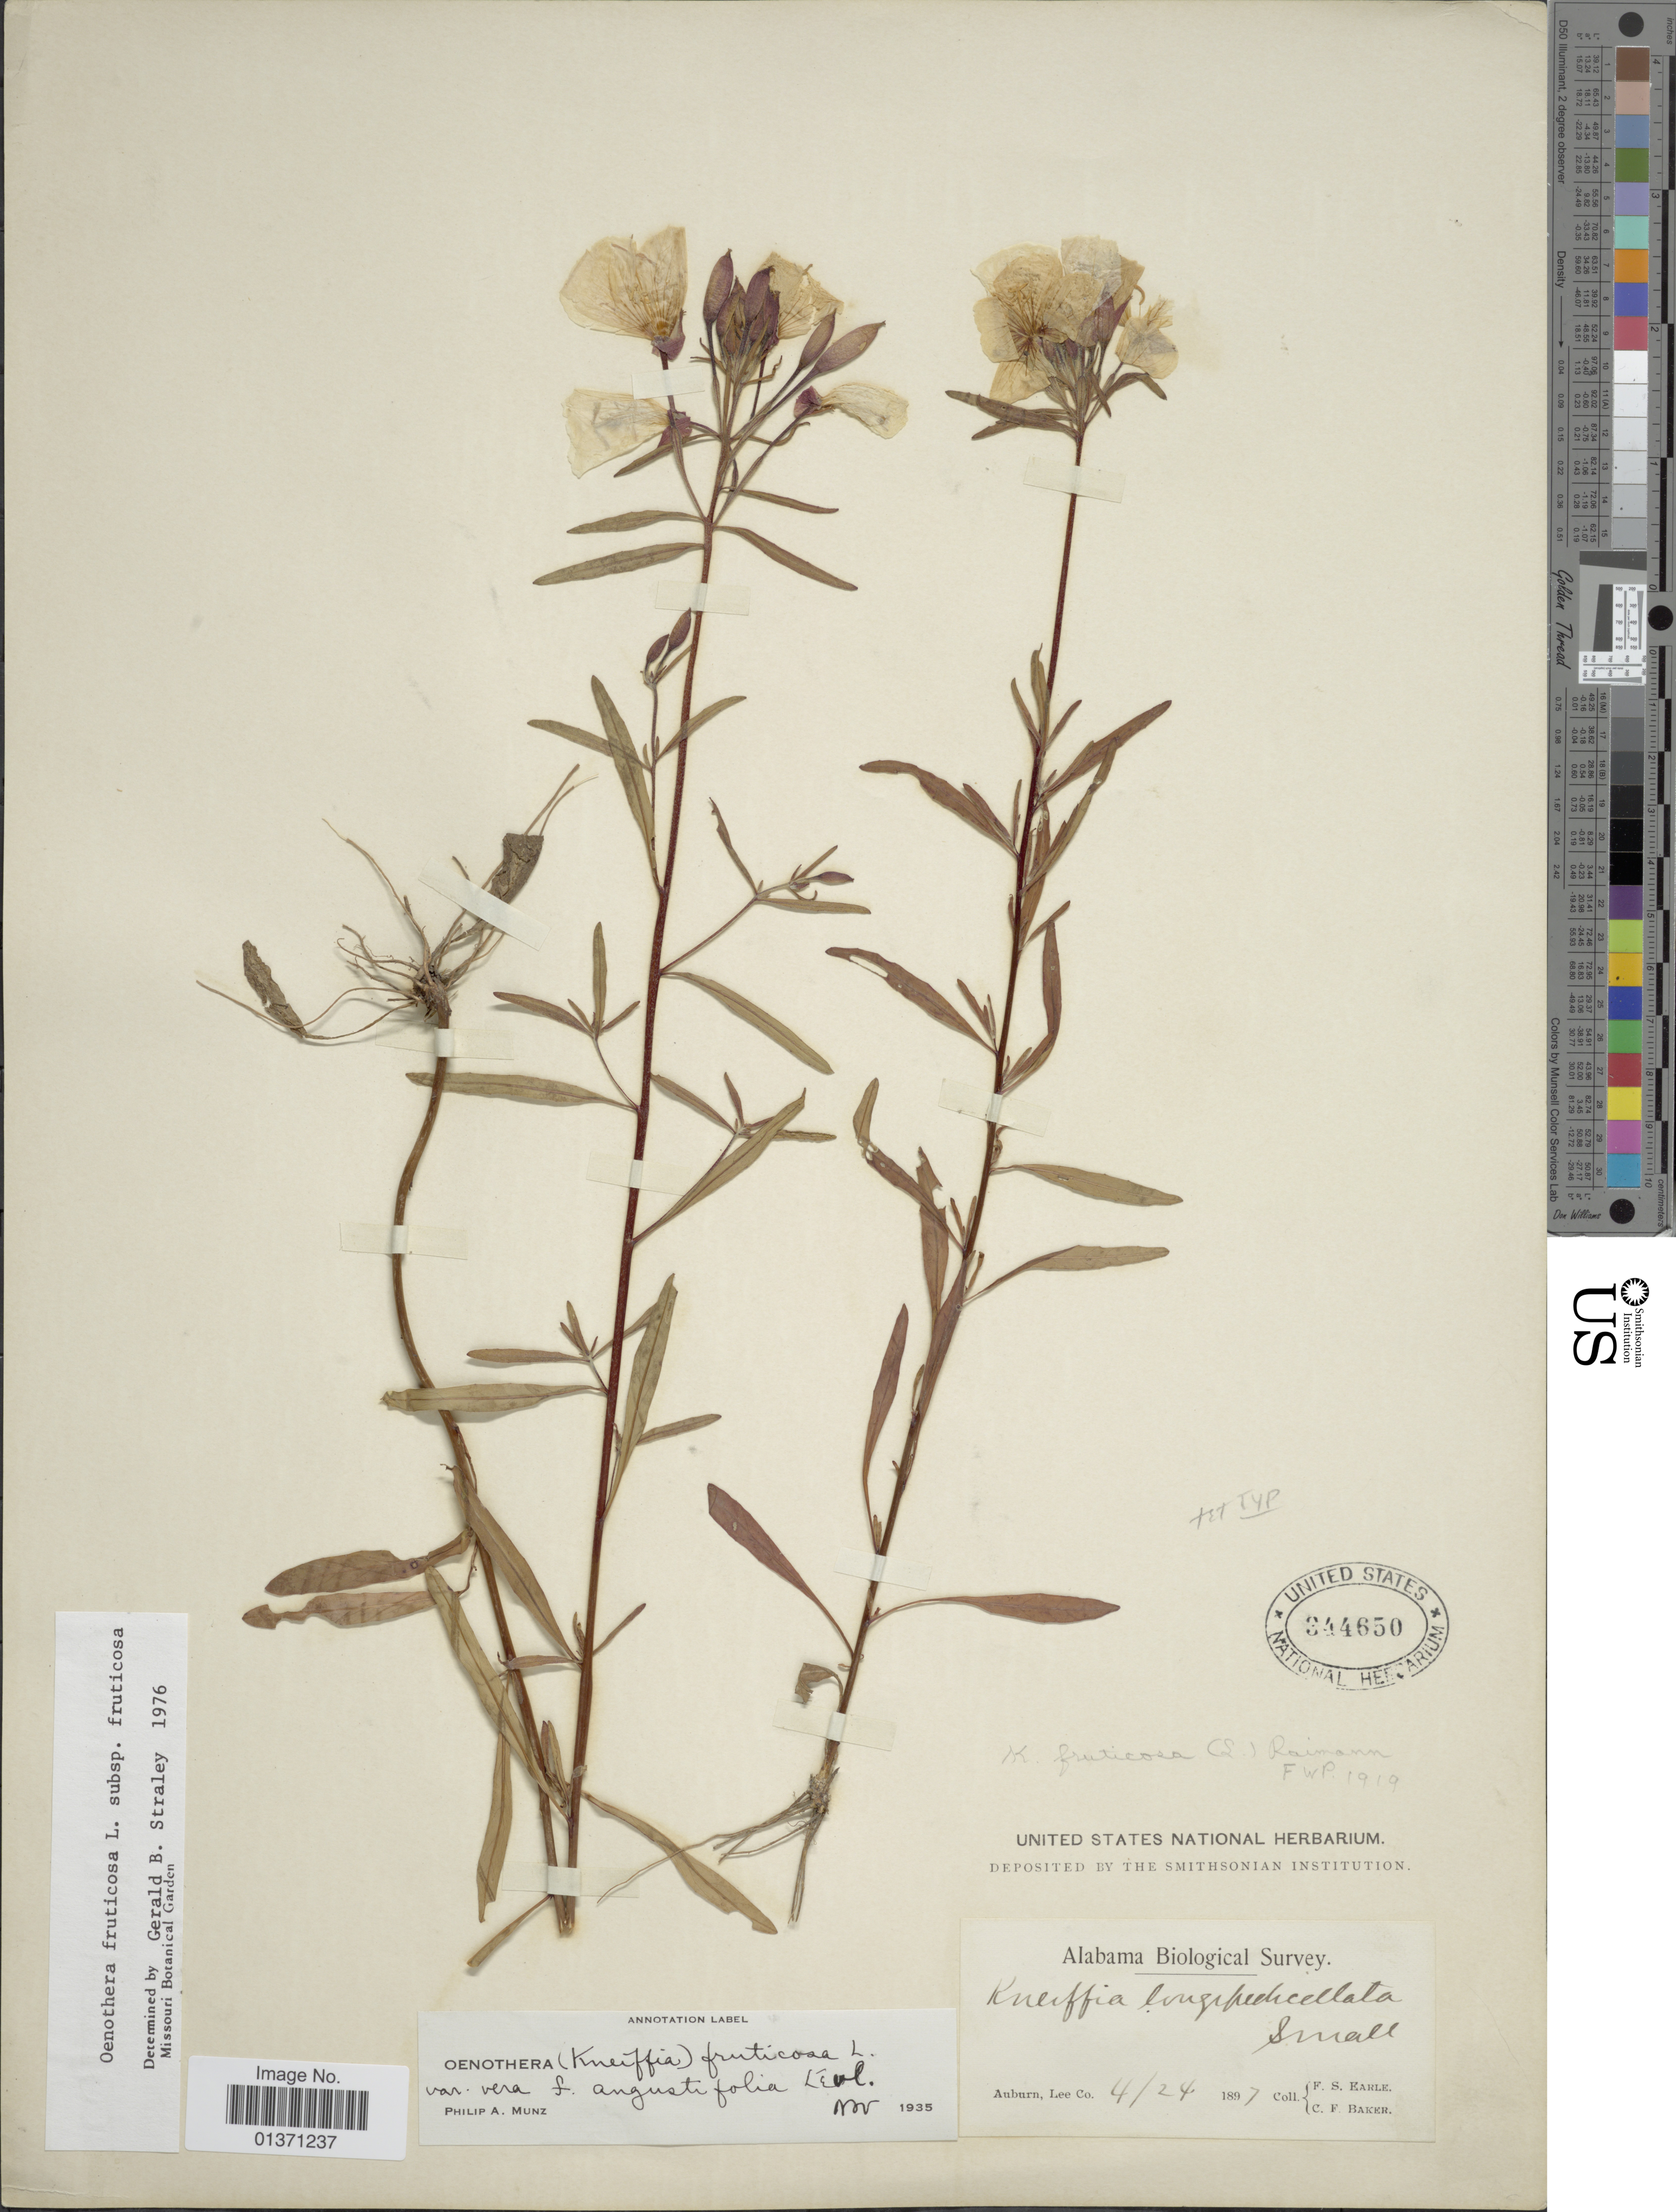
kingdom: Plantae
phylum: Tracheophyta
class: Magnoliopsida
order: Myrtales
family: Onagraceae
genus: Oenothera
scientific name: Oenothera fruticosa subsp. fruticosa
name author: L.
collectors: F. S. Earle & C. F. Baker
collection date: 1897-04-24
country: United States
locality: Auburn, Lee Co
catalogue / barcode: US 344650